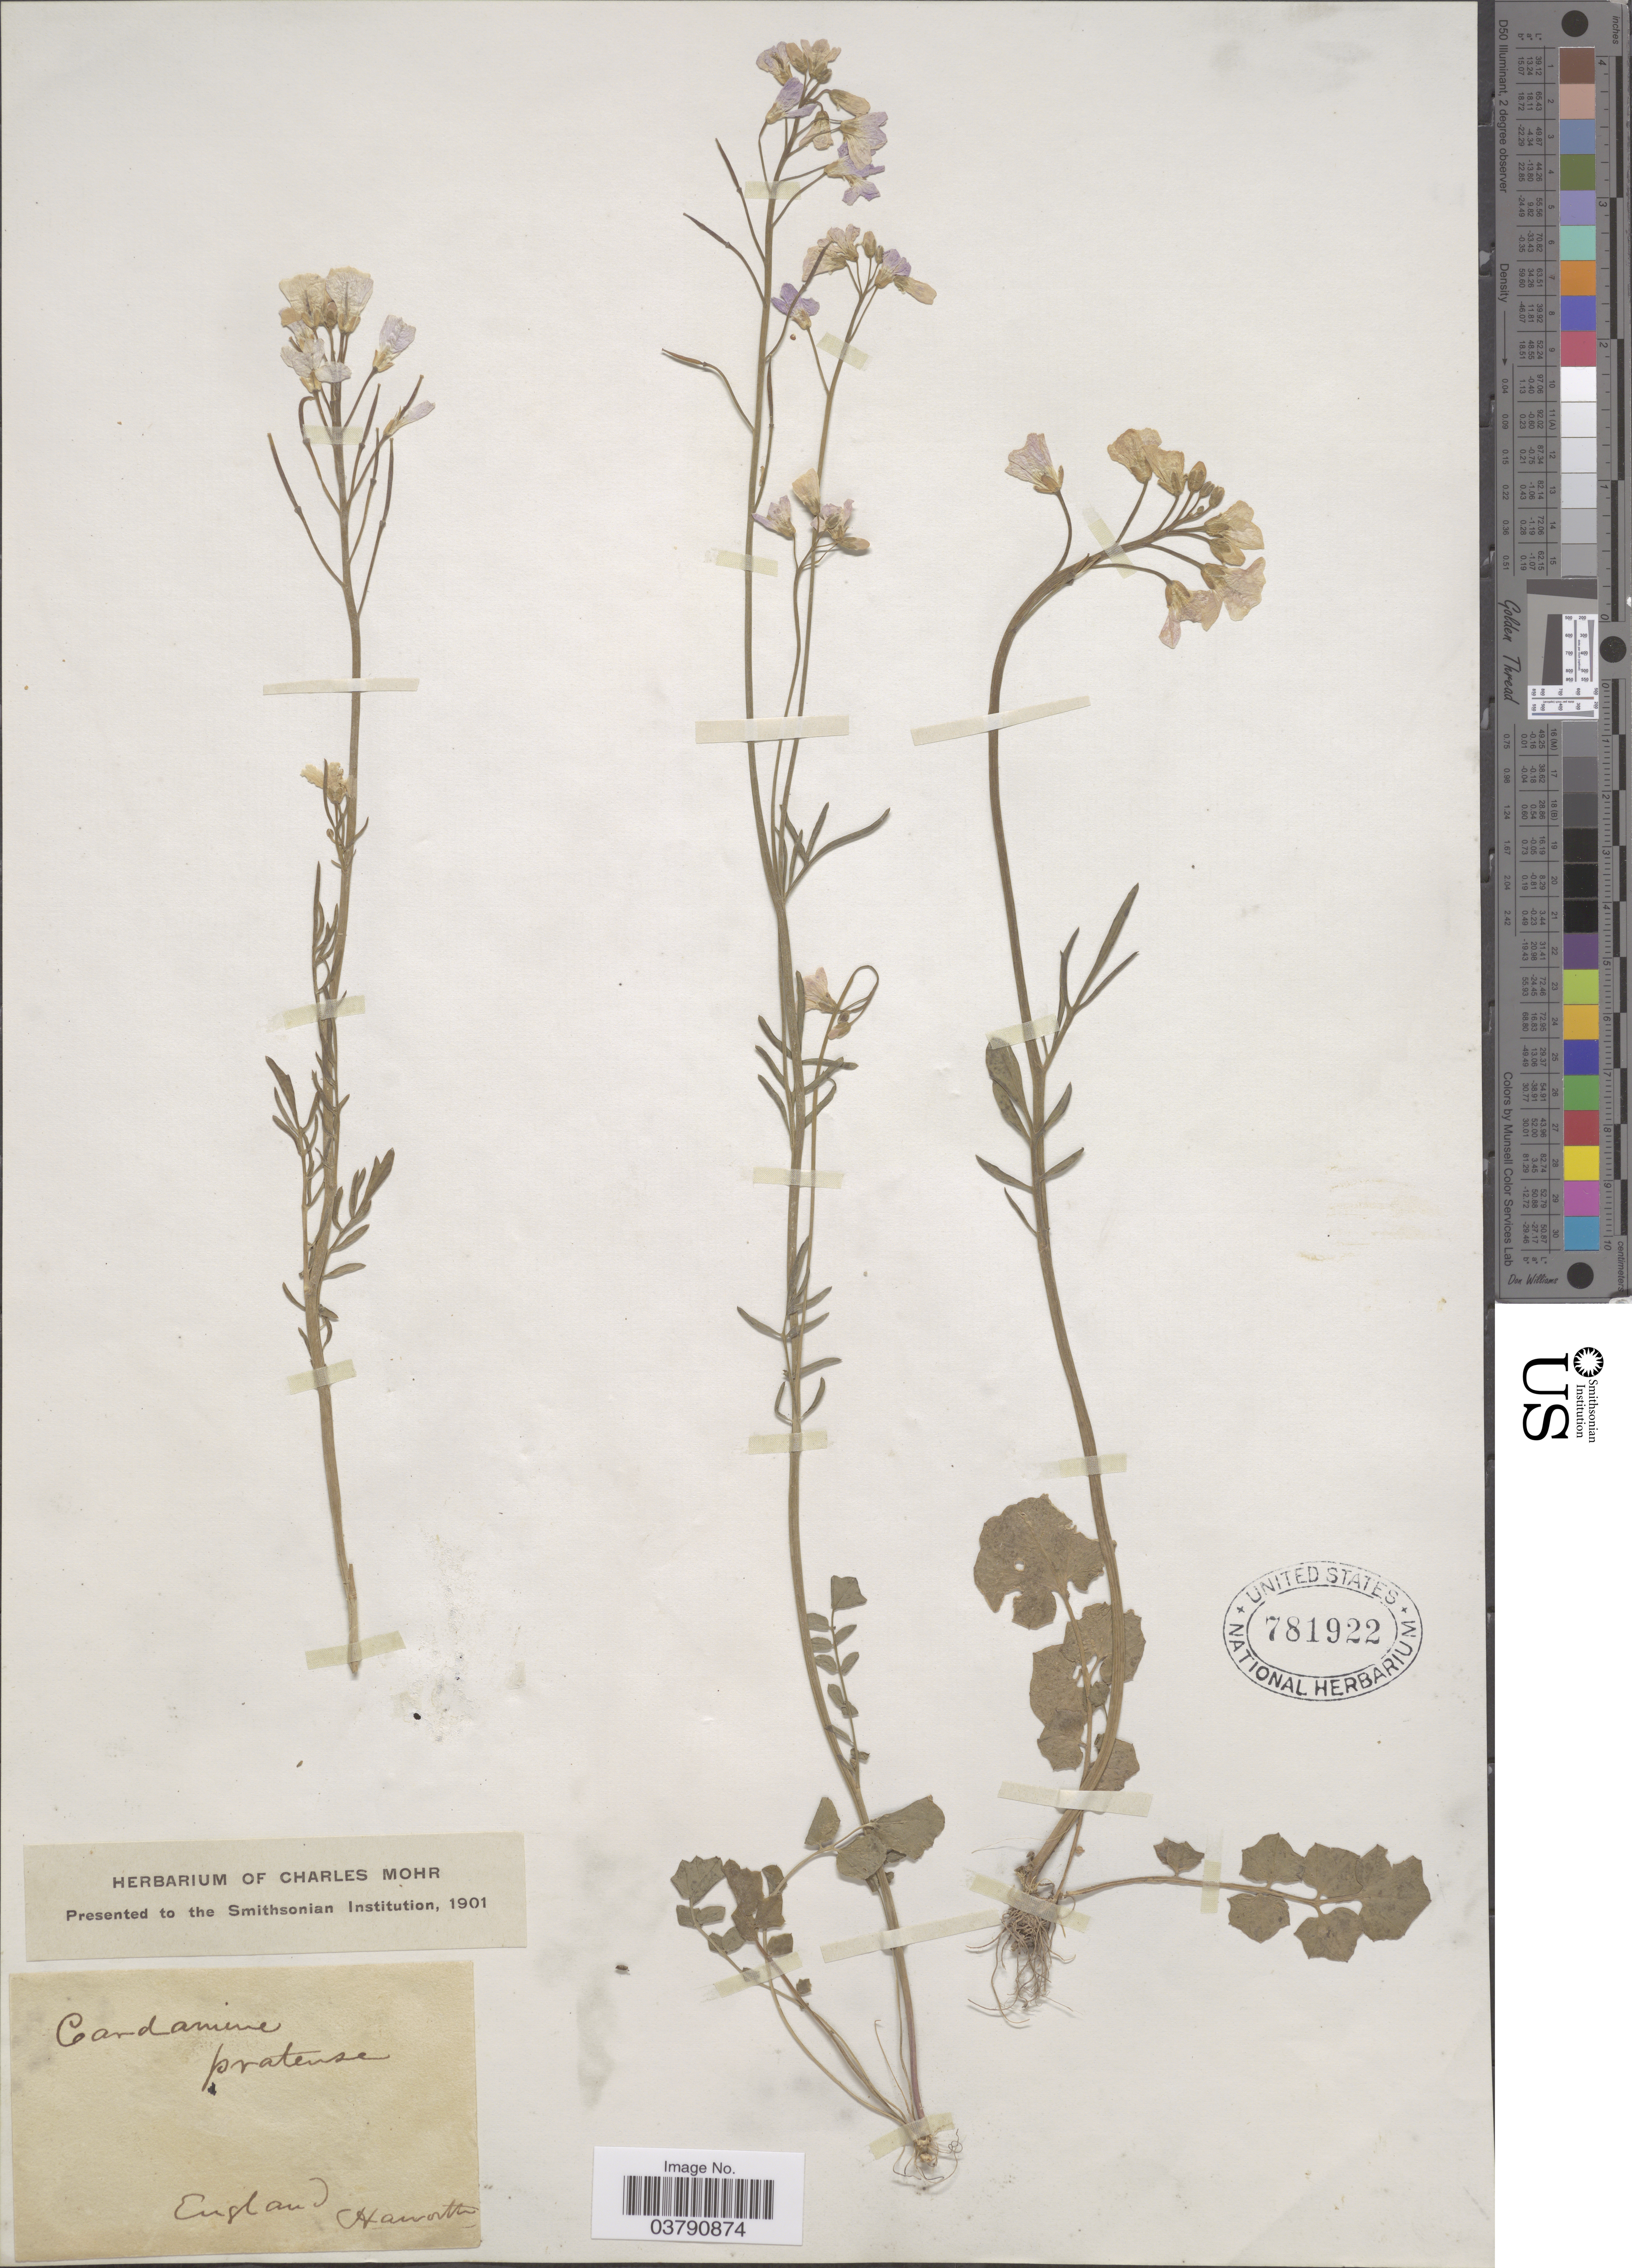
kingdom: Plantae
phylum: Tracheophyta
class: Magnoliopsida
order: Brassicales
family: Brassicaceae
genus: Cardamine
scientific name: Cardamine pratensis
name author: L.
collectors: ex herb. Charles Mohr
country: United Kingdom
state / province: England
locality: England. Haworth.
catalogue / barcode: US 781922